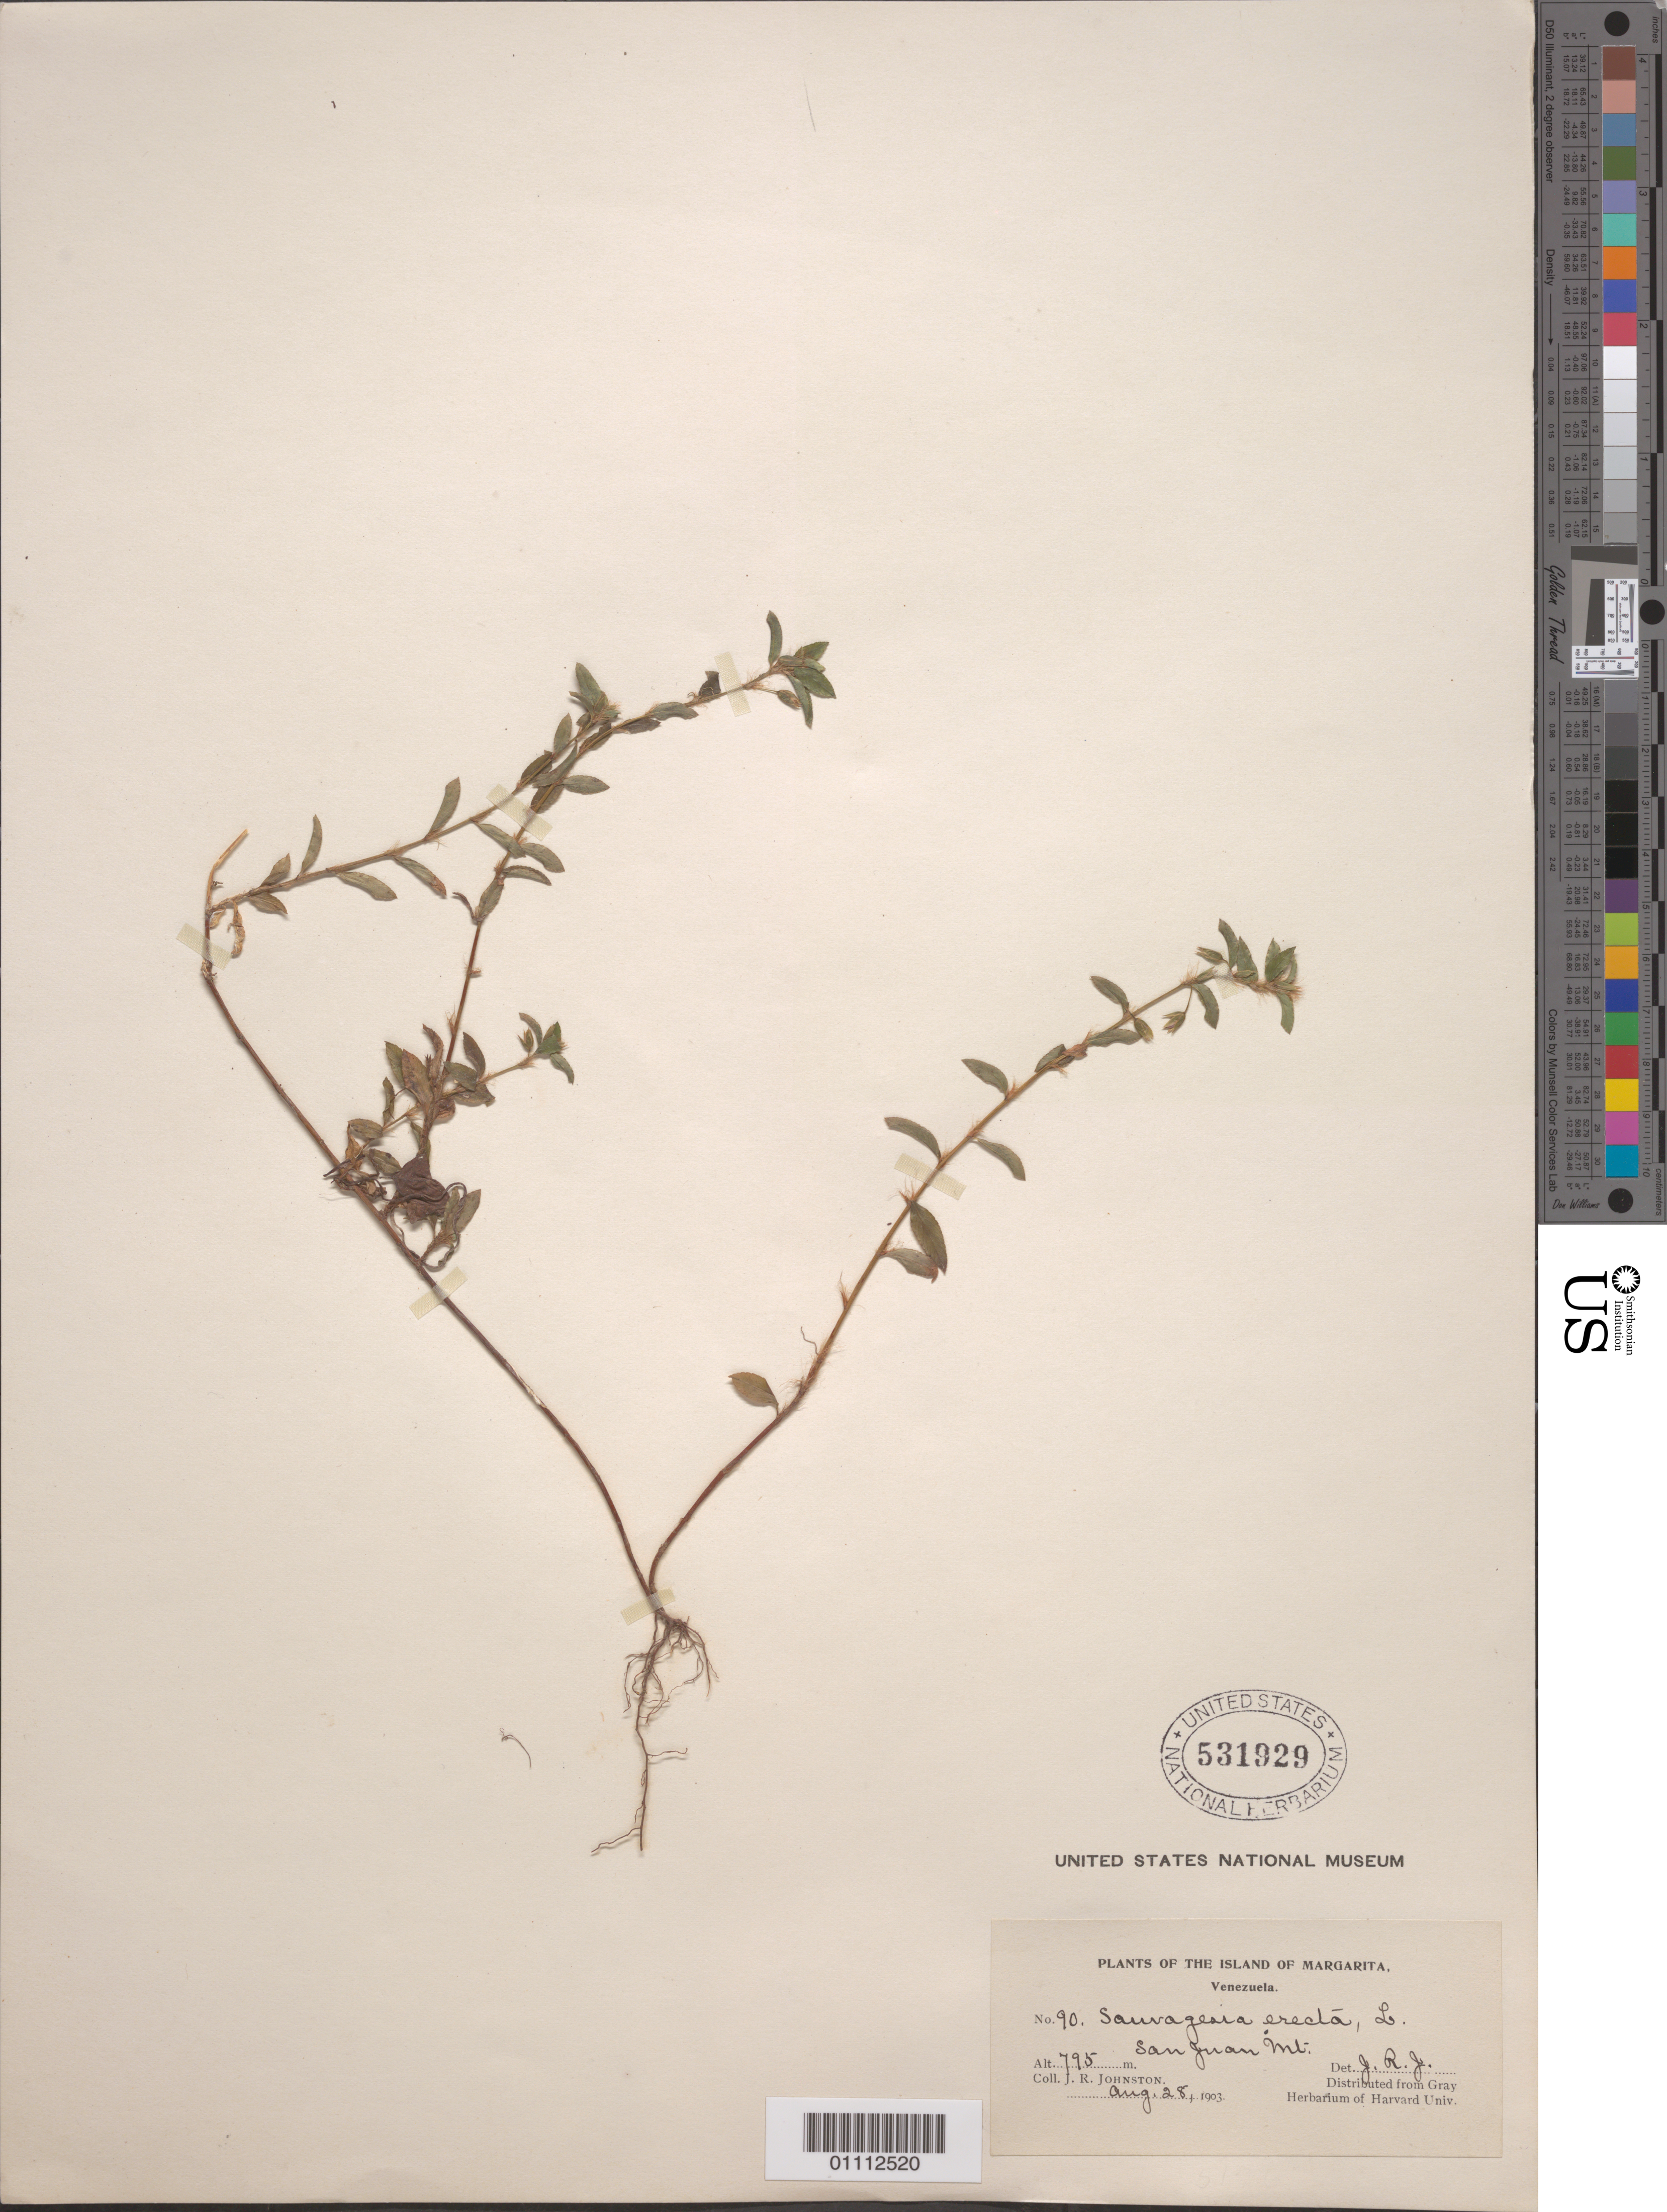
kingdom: Plantae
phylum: Tracheophyta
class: Magnoliopsida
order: Malpighiales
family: Ochnaceae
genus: Sauvagesia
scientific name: Sauvagesia erecta subsp. erecta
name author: L.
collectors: J. Johnston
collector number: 90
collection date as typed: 28 Aug 1903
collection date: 1903-08-28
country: Venezuela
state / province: Nueva Esparta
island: Margarita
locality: San Juan isle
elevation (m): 795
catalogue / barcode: US 531929